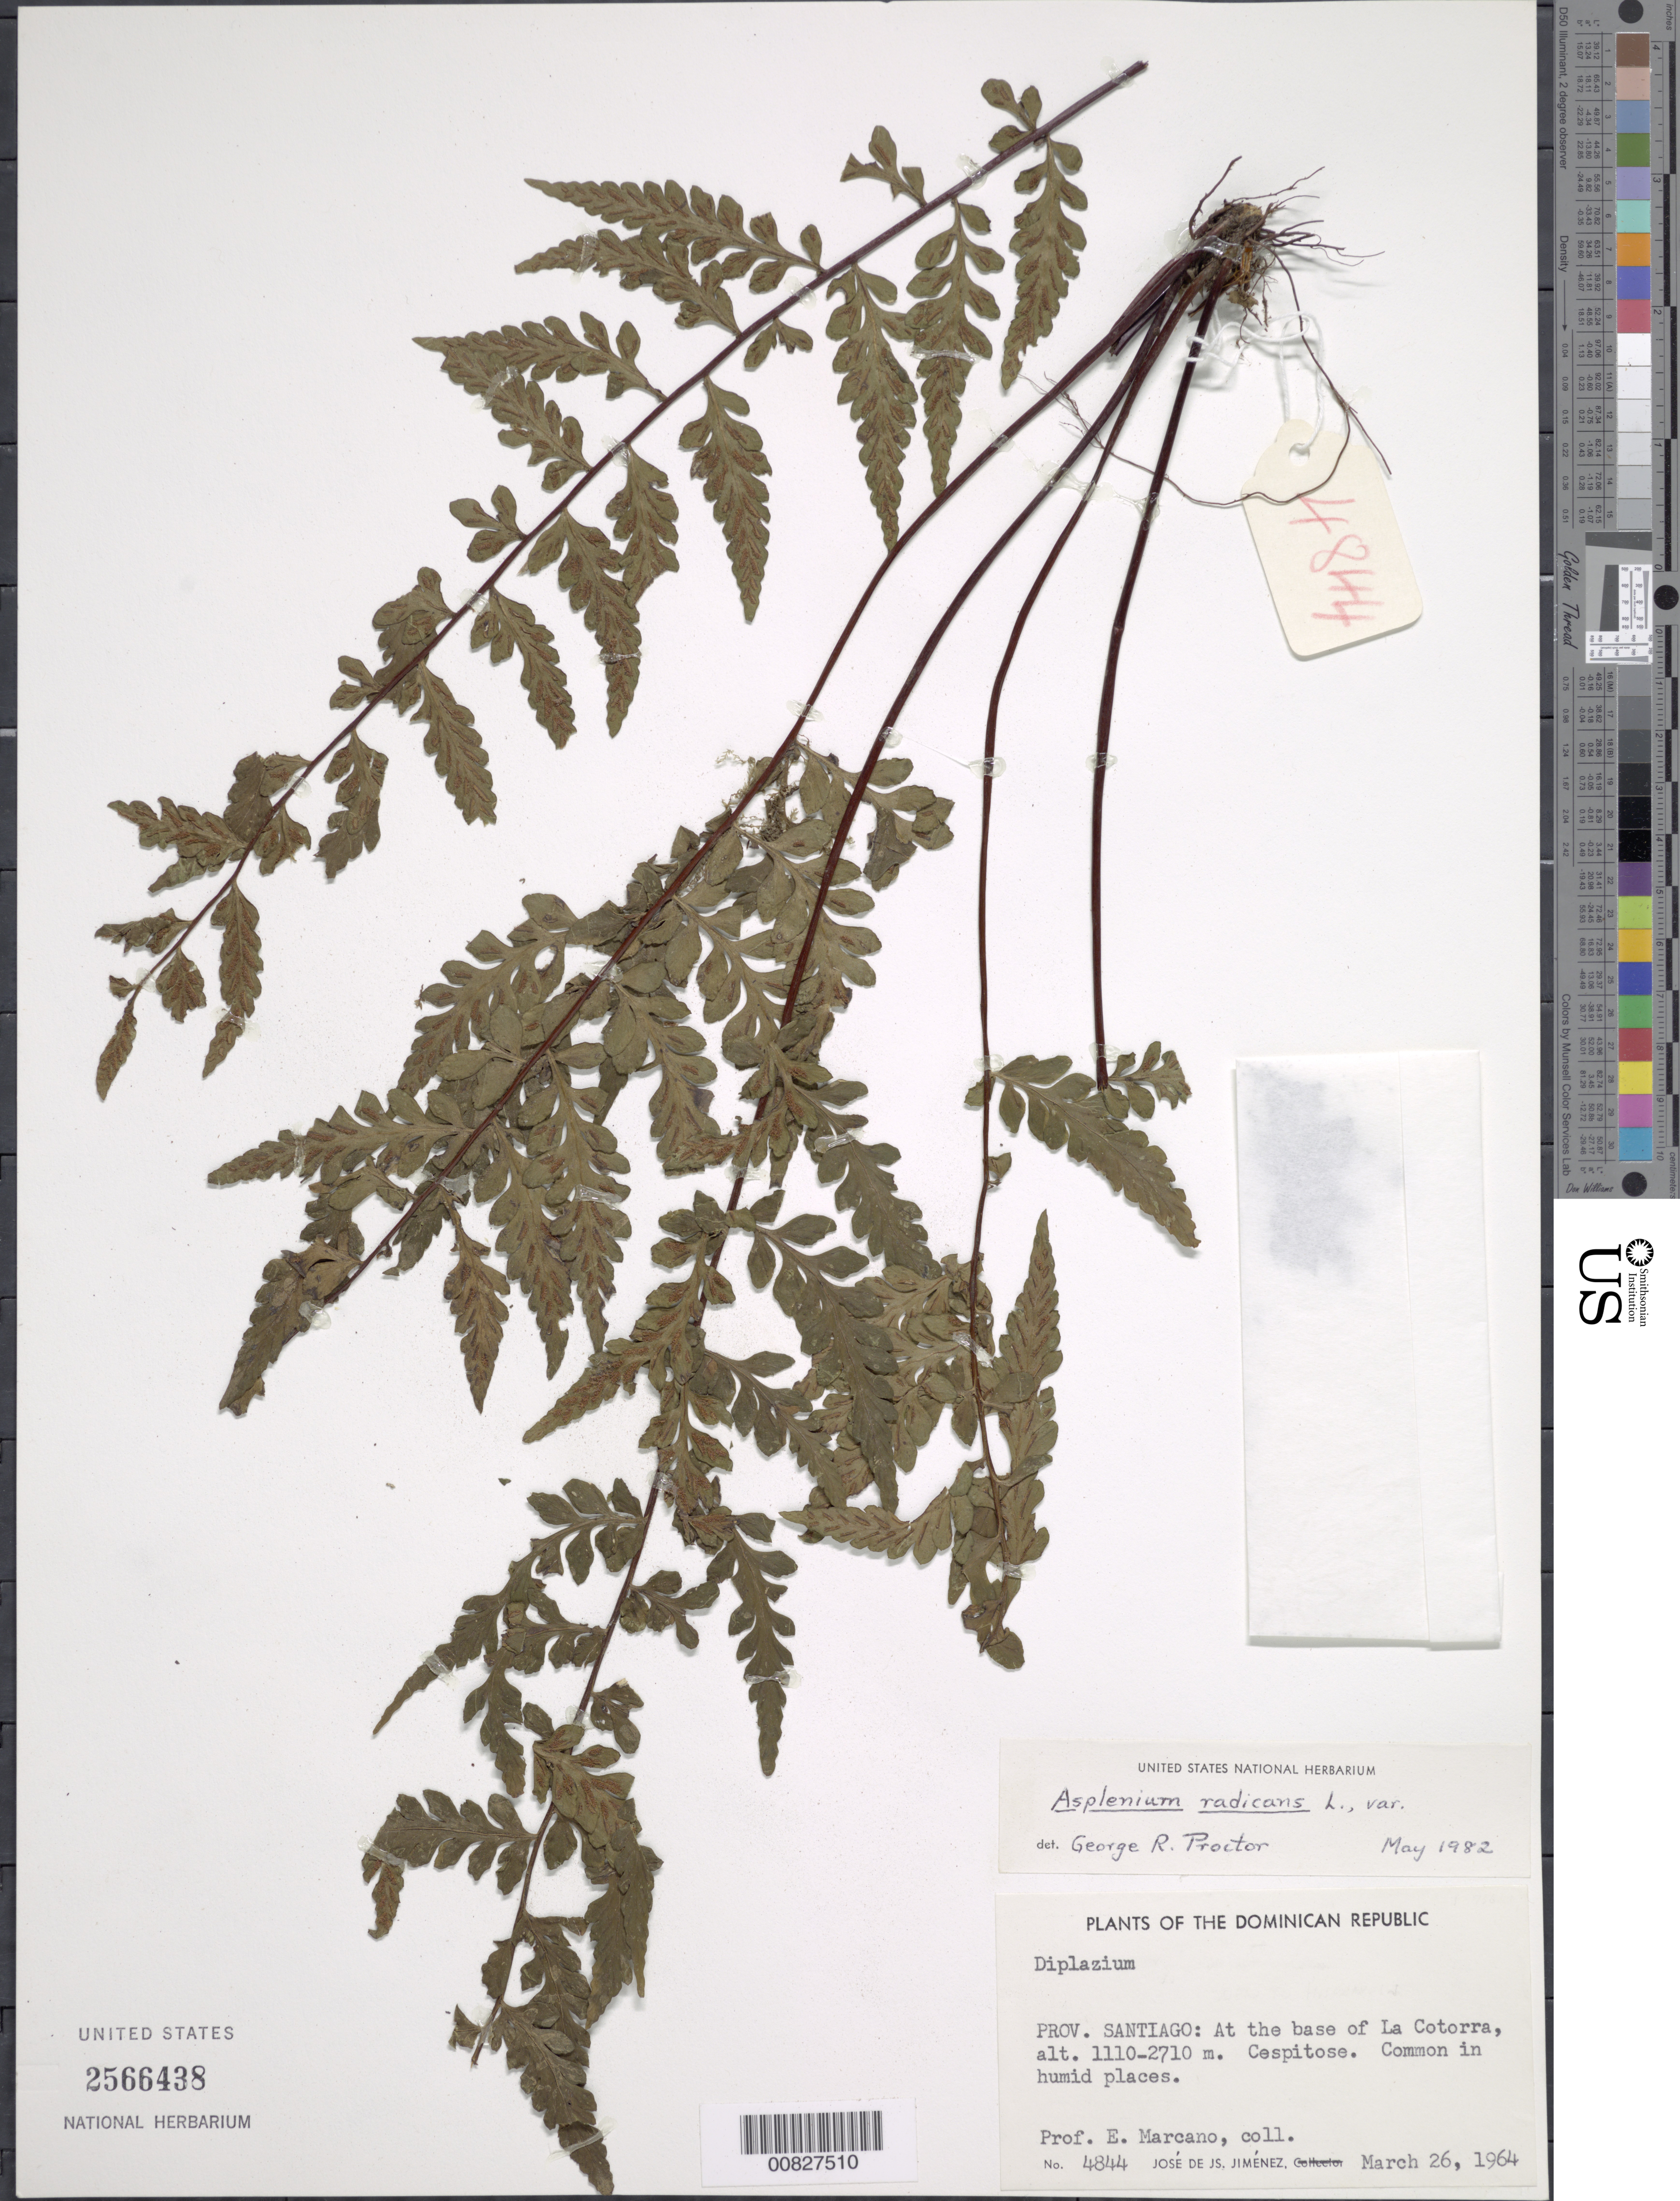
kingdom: Plantae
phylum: Tracheophyta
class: Polypodiopsida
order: Polypodiales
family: Aspleniaceae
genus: Asplenium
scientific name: Asplenium radicans var. alloeopteron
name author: (Kunze ex Klotzsch) Lellinger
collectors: E. J. Marcano F. & J. J. Jiménez Almonte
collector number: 4844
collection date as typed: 26 Mar 1964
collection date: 1964-03-26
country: Dominican Republic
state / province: Santiago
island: Hispaniola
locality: La Cotorra, at base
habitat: Humid places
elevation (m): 1110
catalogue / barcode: US 2566438